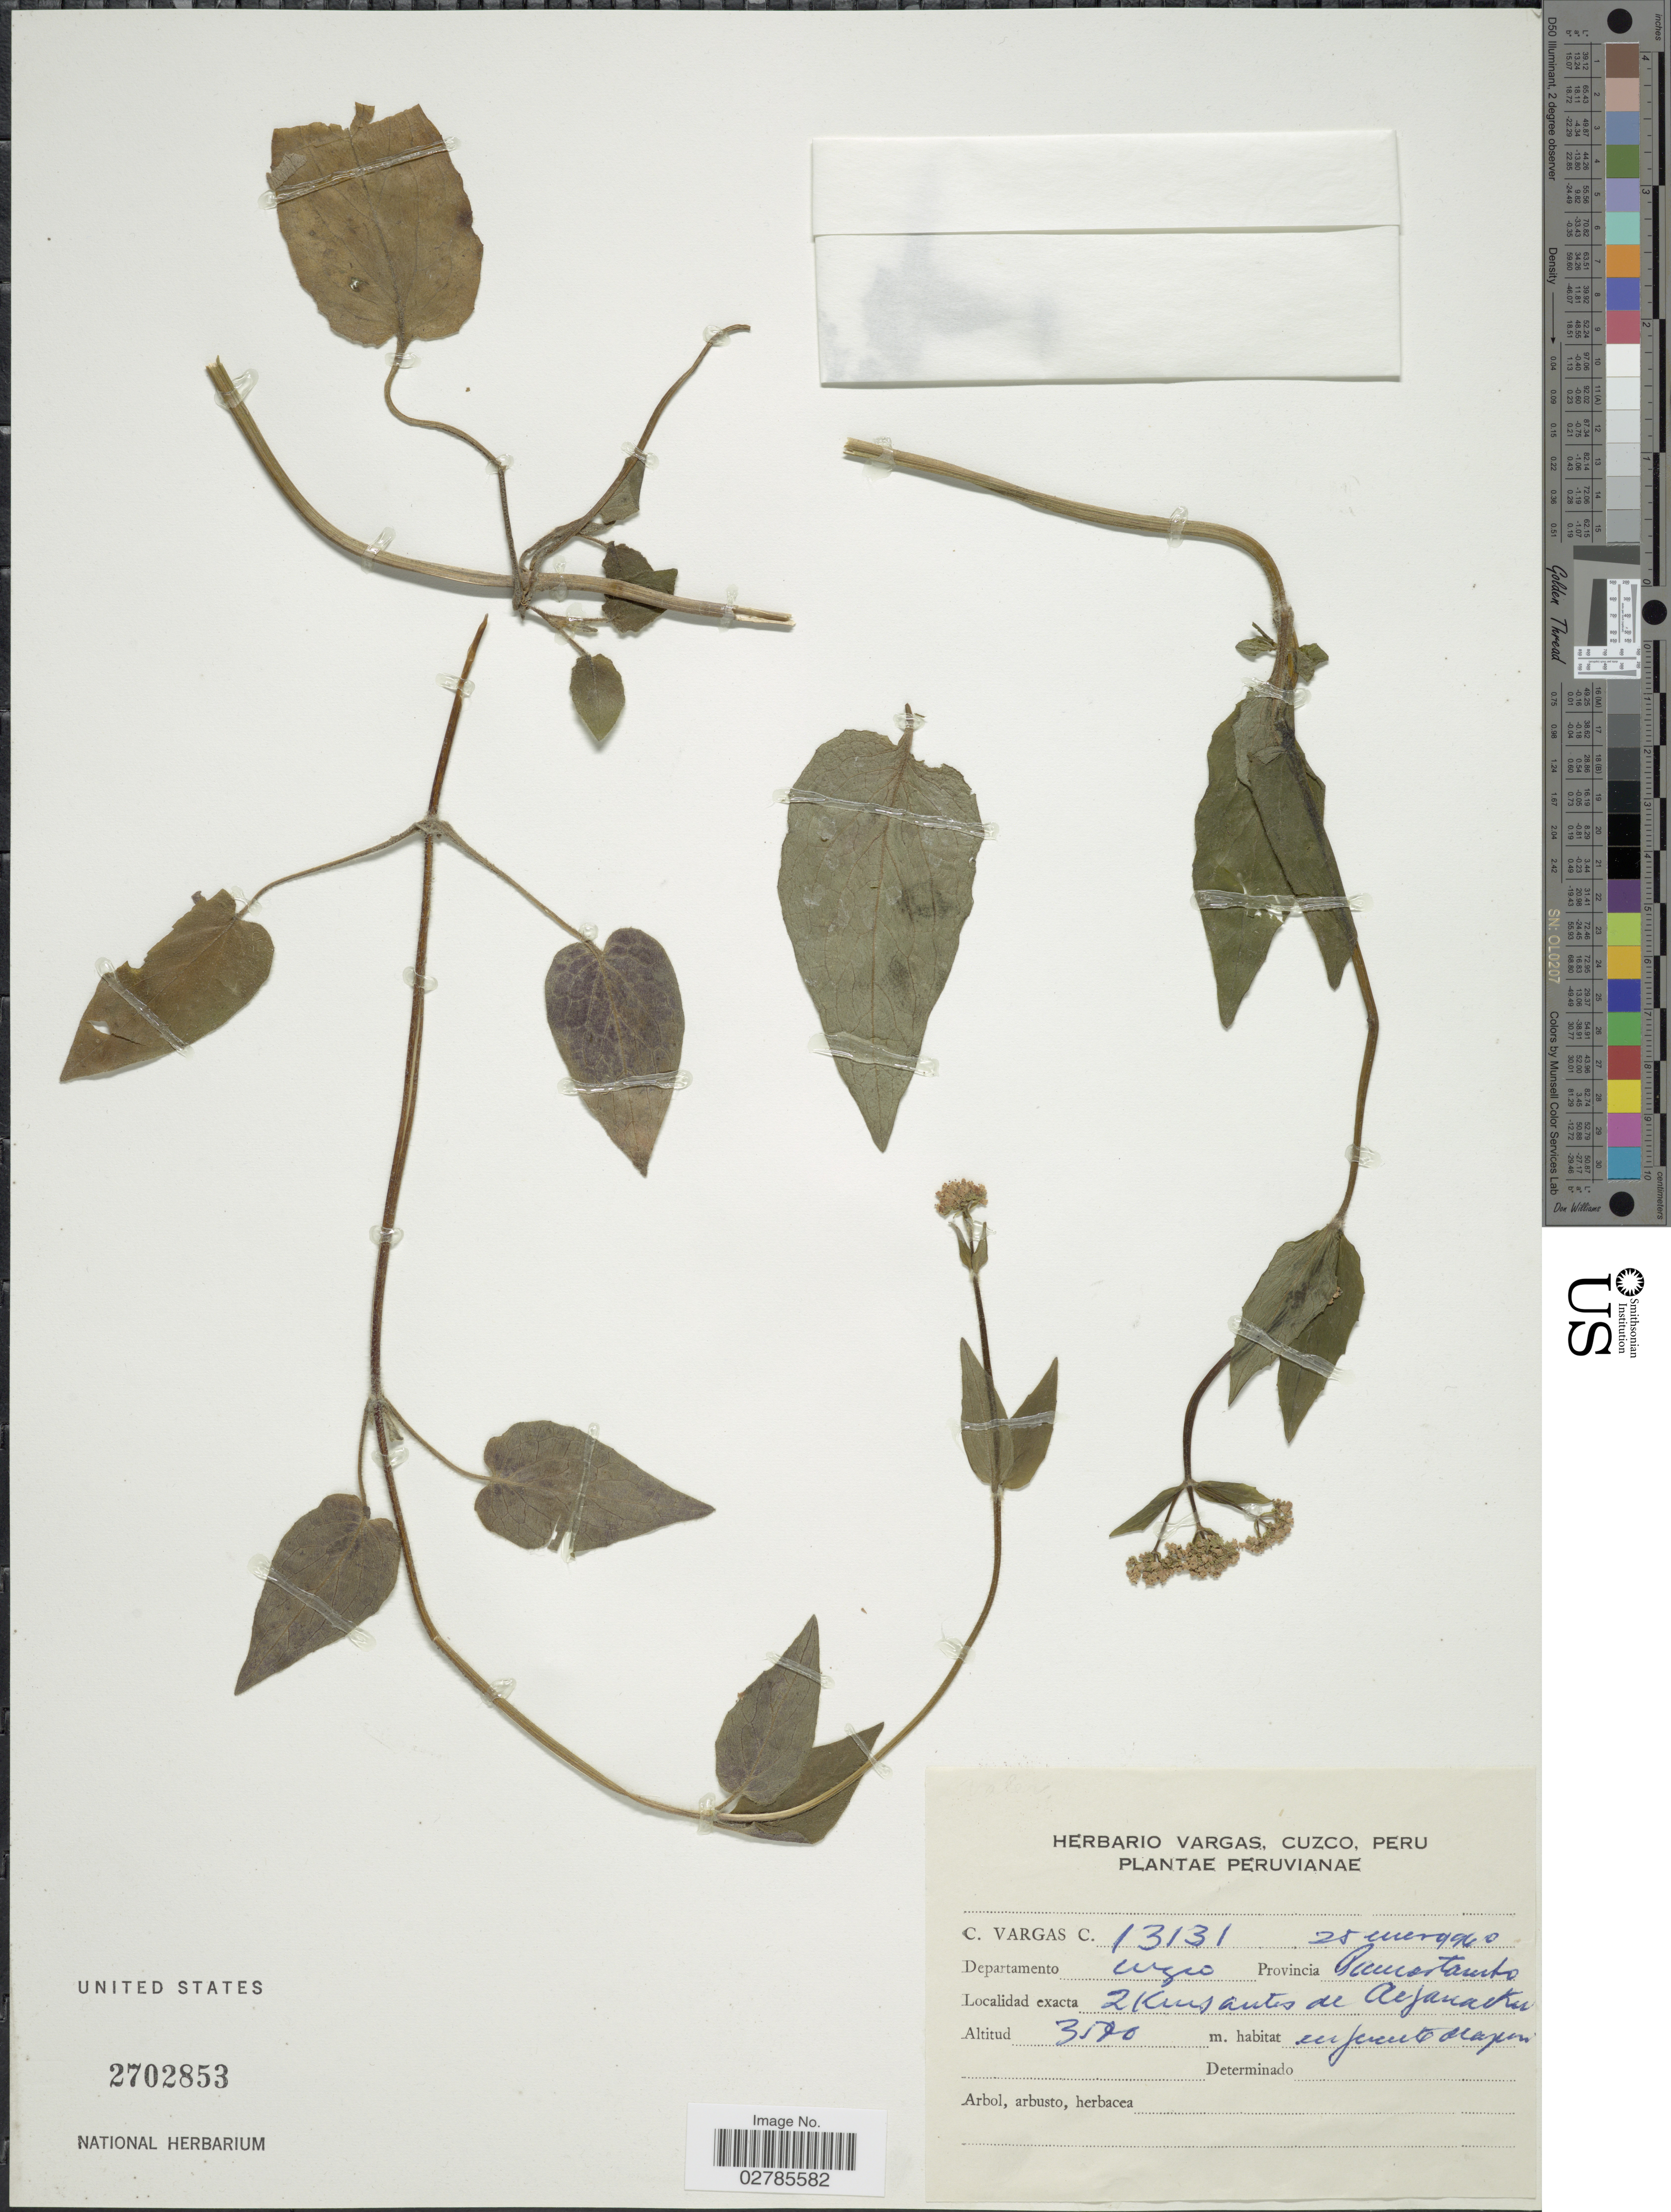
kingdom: Plantae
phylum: Tracheophyta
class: Magnoliopsida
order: Dipsacales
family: Caprifoliaceae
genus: Valeriana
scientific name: Valeriana sp.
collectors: C. Vargas Calderón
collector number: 13131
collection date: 1960-01-25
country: Peru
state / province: Cusco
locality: Departamento Cuzco, Provincia Paucartambo, 2 Kms antes de Acjanako.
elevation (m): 3590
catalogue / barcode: US 2702853